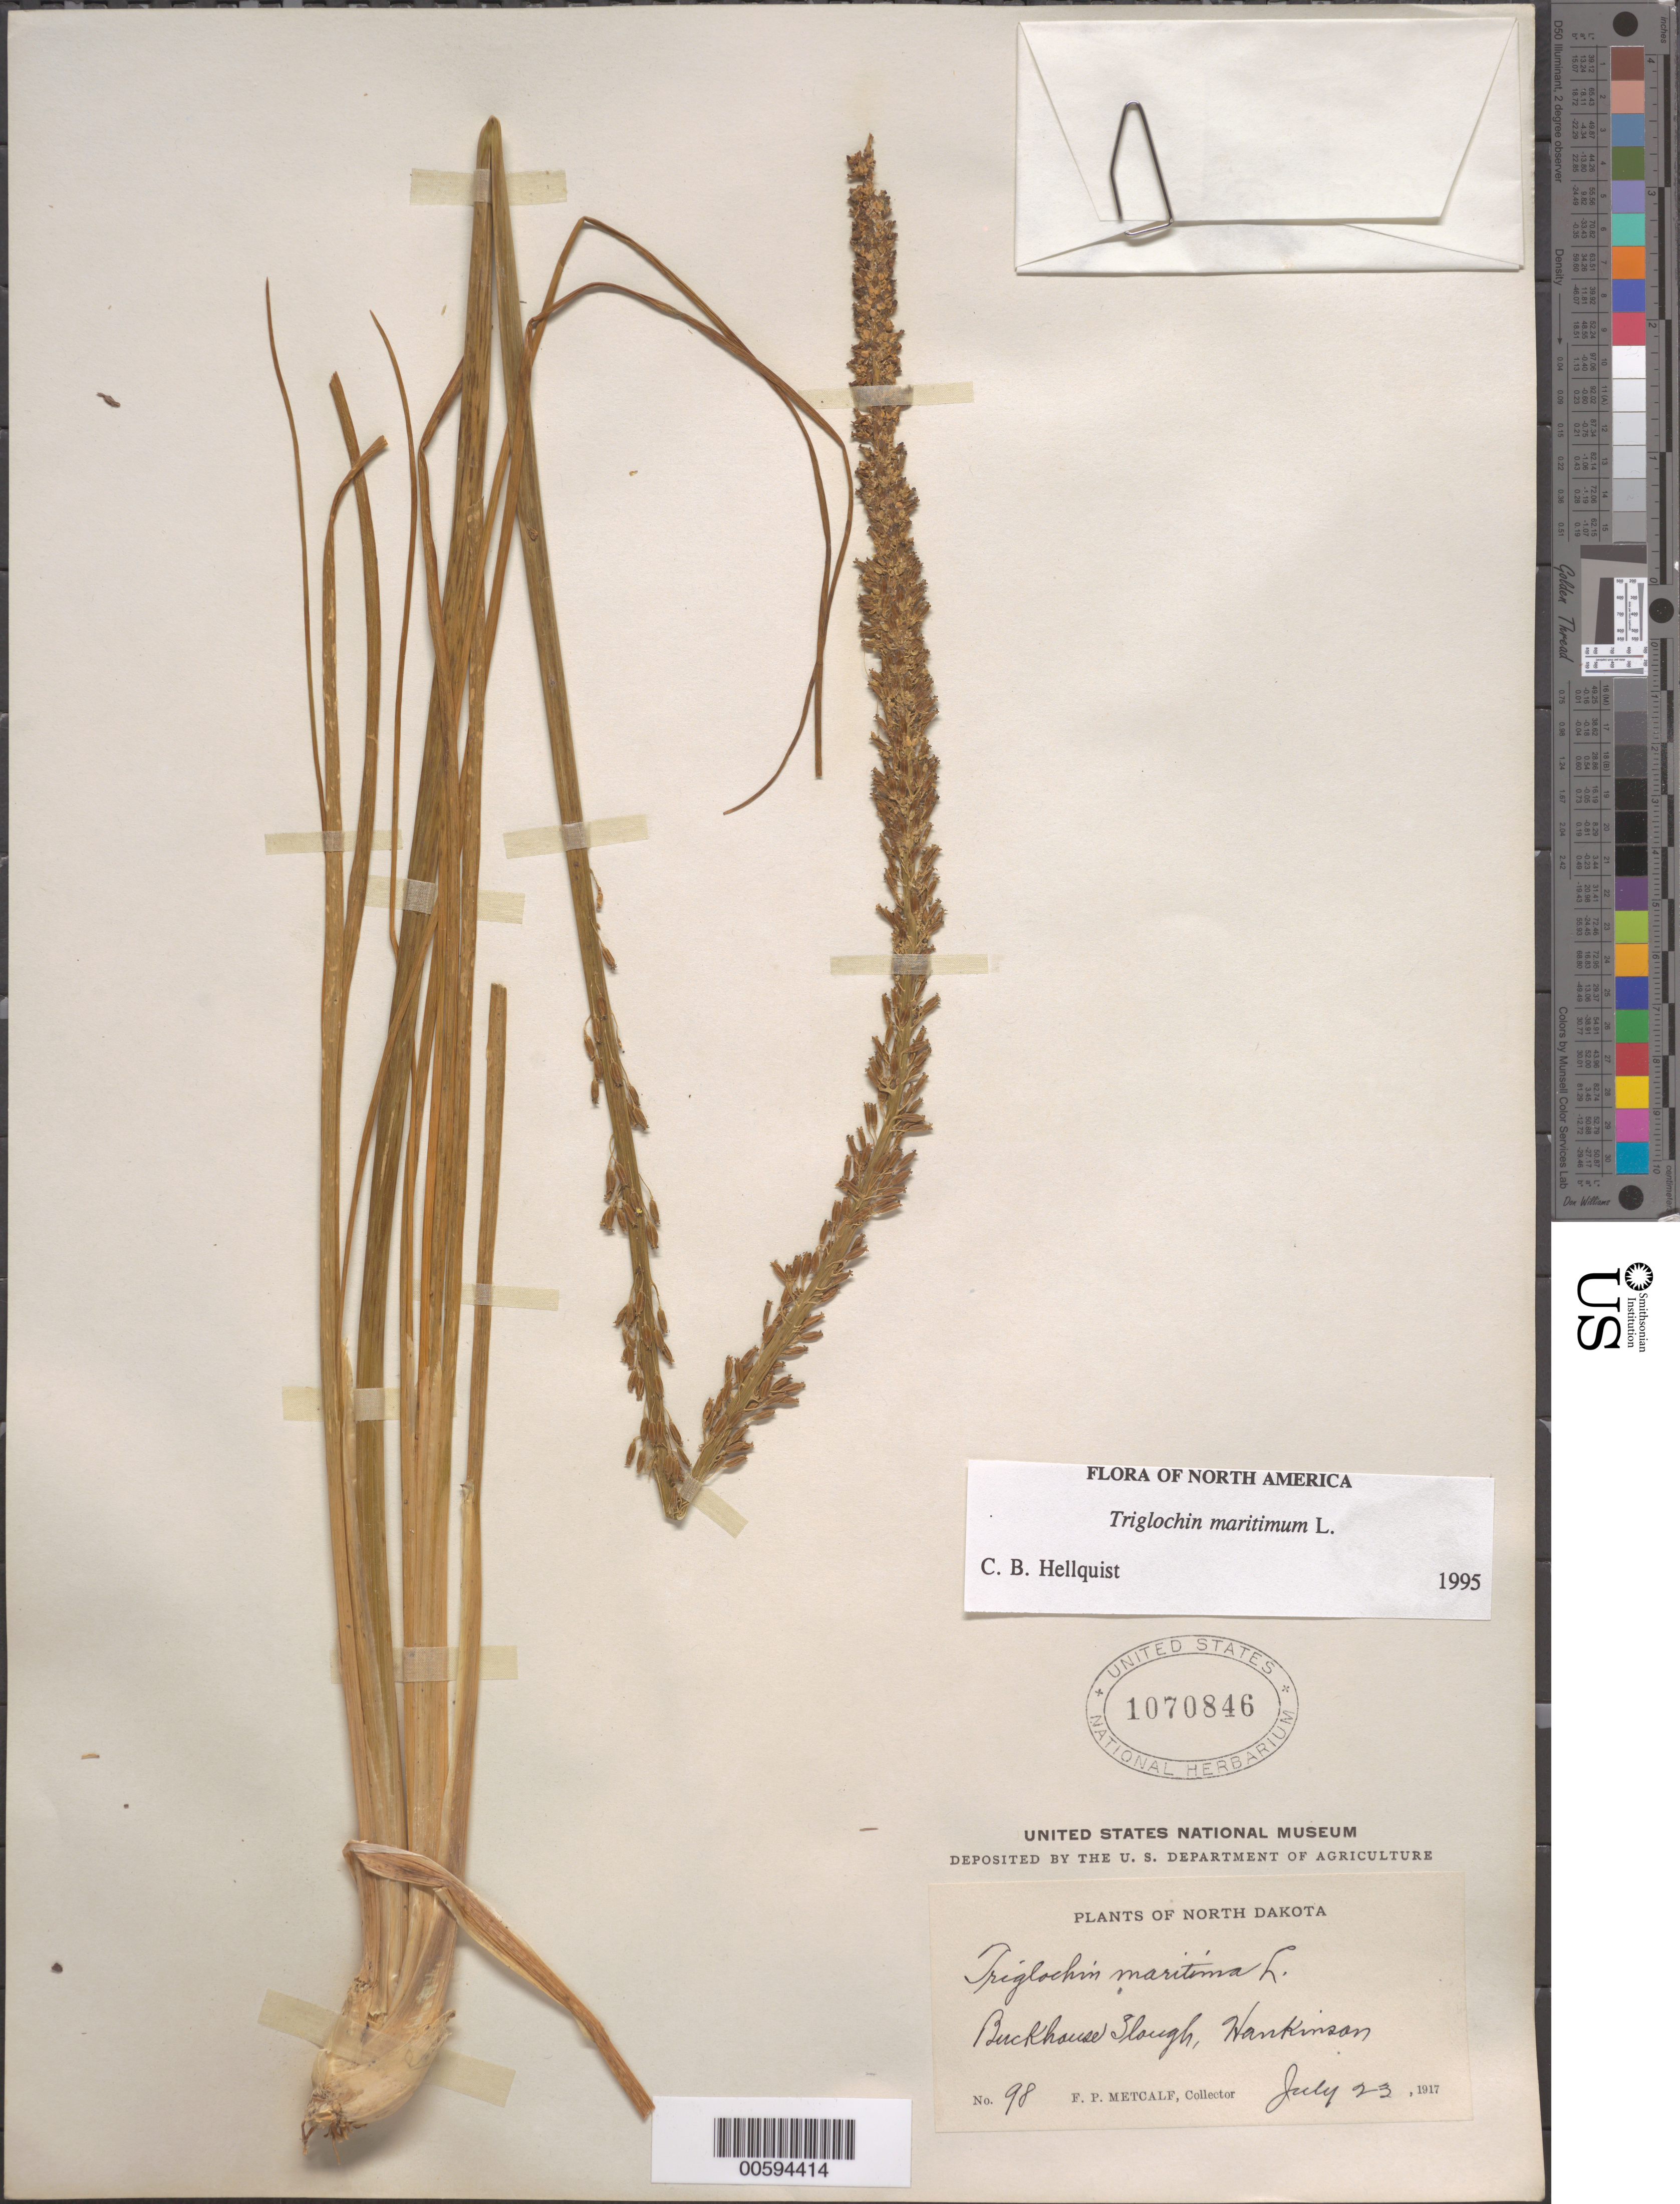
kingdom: Plantae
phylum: Tracheophyta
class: Liliopsida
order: Alismatales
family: Juncaginaceae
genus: Triglochin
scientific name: Triglochin maritima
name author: L.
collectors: F. P. Metcalf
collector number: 98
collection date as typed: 23 Jul 1917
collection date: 1917-07-23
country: United States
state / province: North Dakota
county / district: Richland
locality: Buckhouse Slough, Hankinson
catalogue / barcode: US 1070846